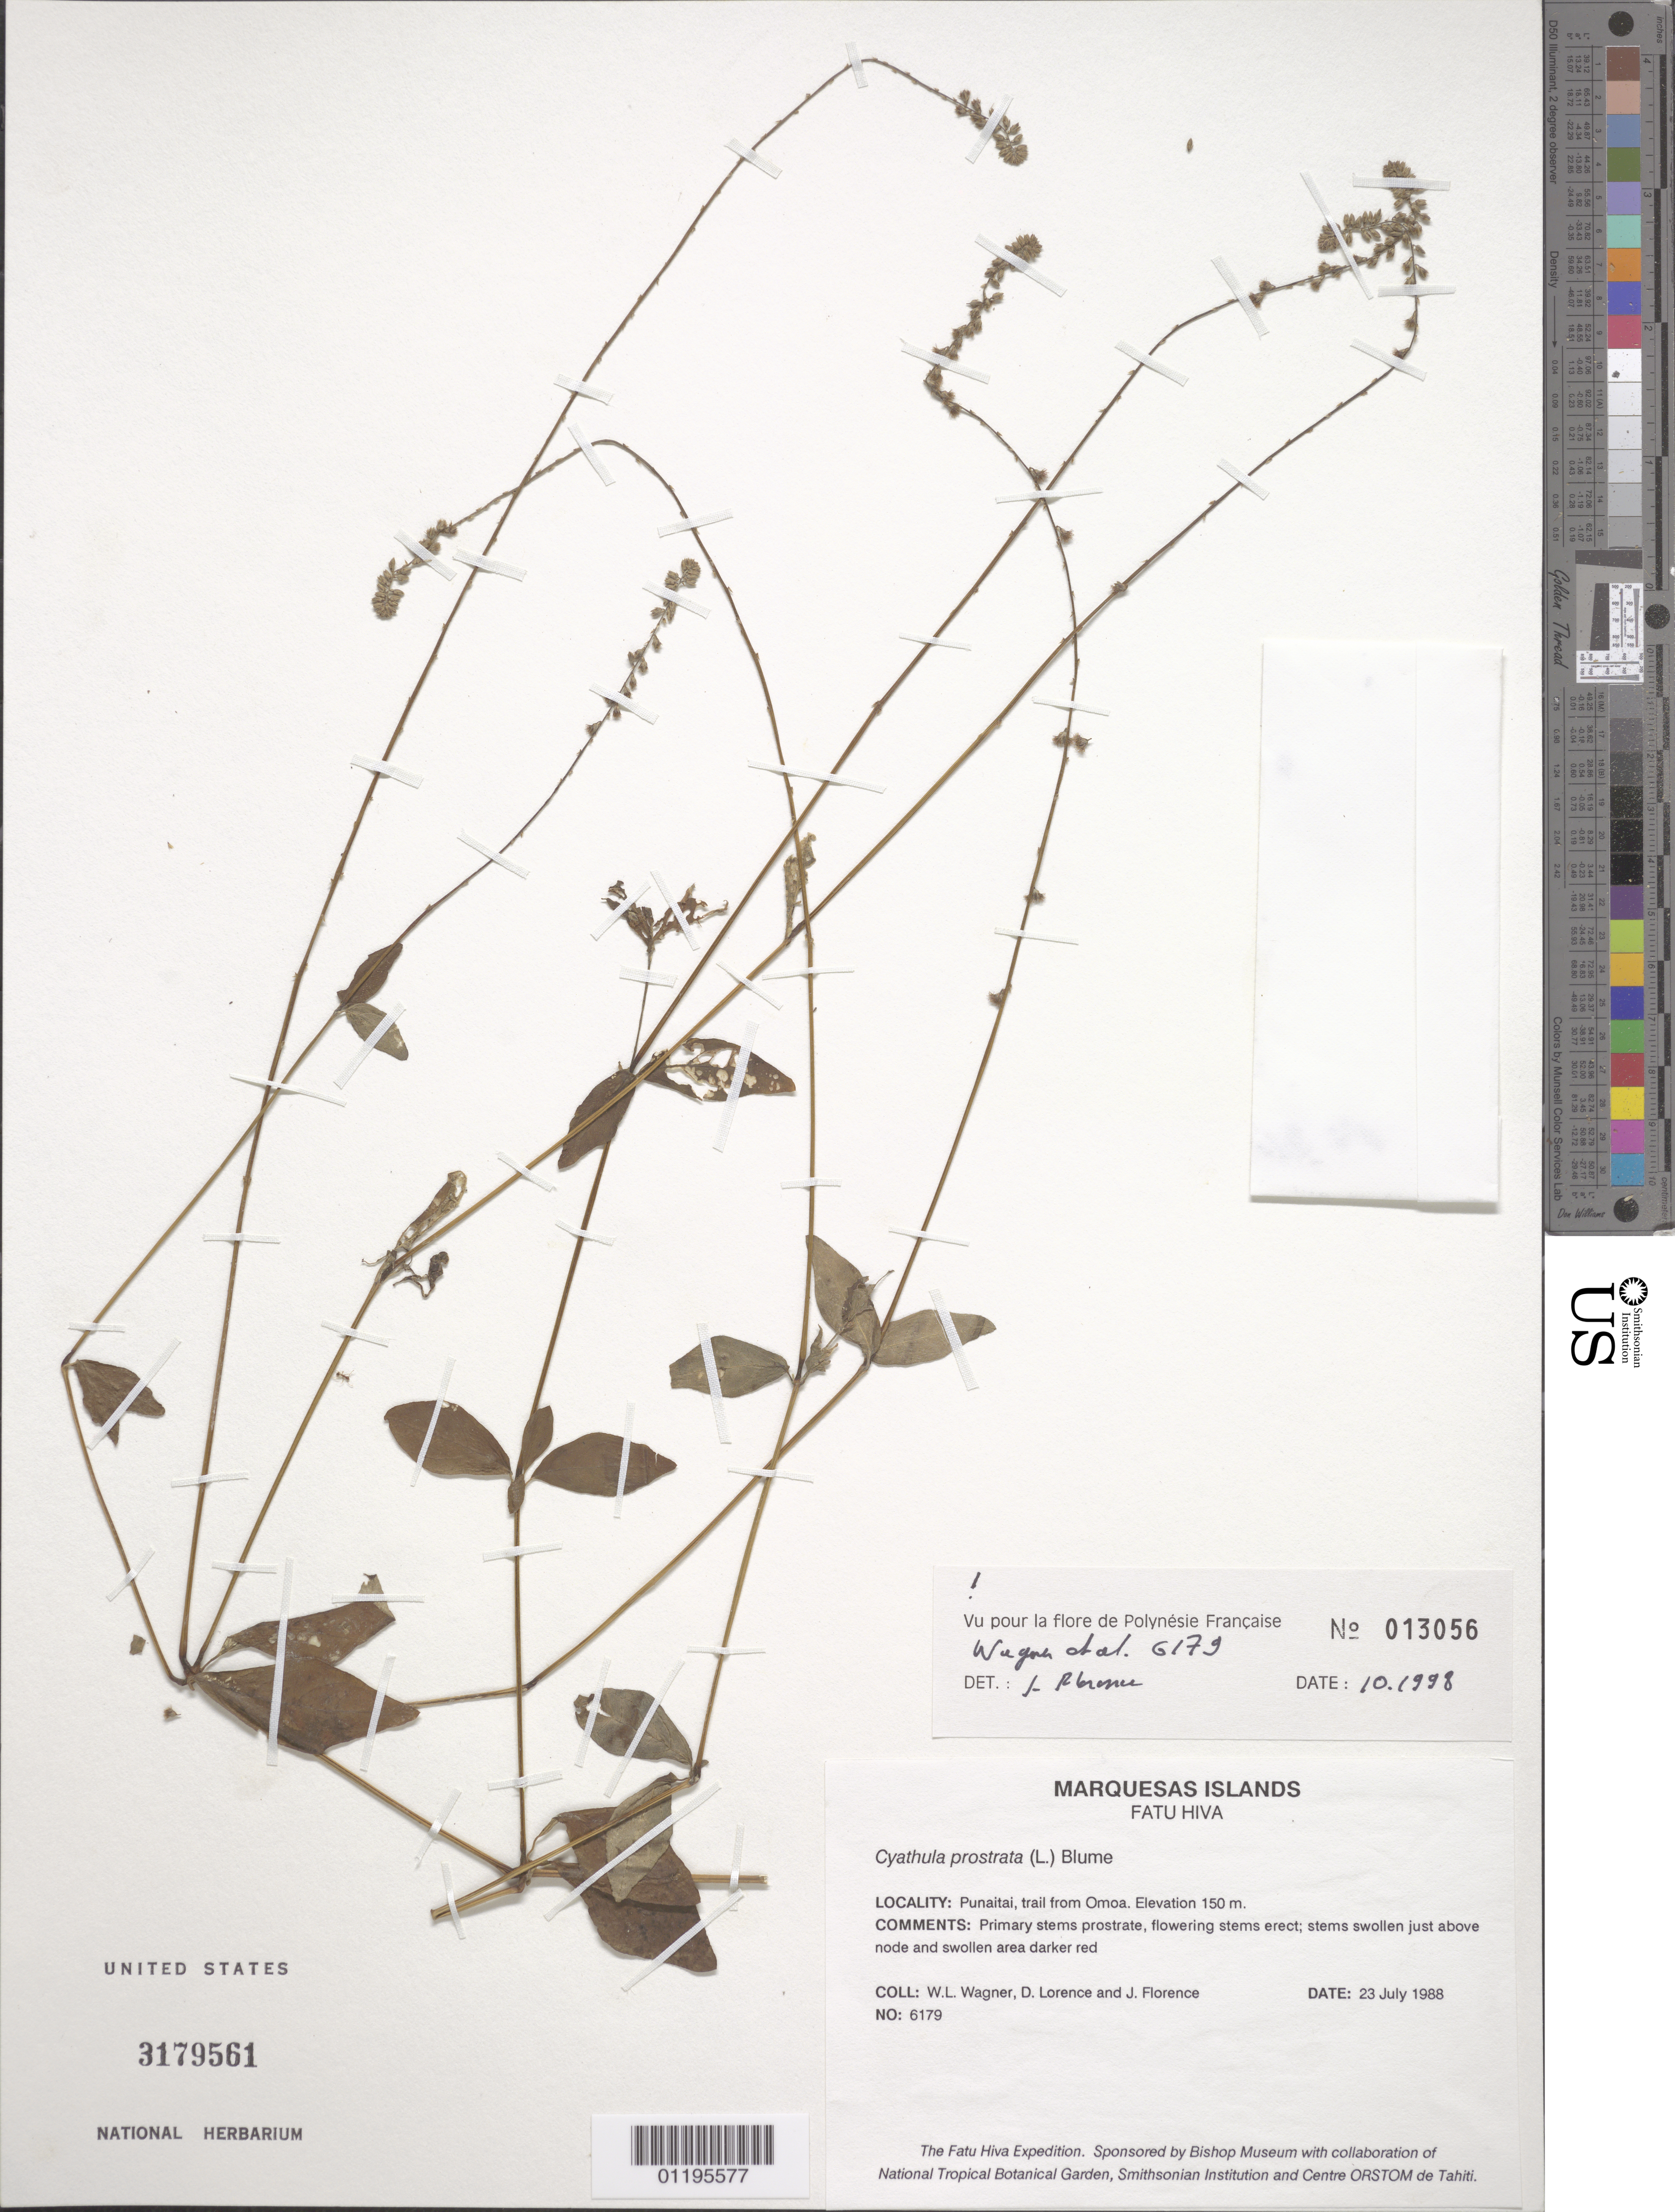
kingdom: Plantae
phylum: Tracheophyta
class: Magnoliopsida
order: Caryophyllales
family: Amaranthaceae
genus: Cyathula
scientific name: Cyathula prostrata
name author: (L.) Blume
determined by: Florence, J.; Wagner, W. L.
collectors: W. L. Wagner, D. Lorence & J. Florence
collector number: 6179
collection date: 1988-07-23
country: French Polynesia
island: Fatu Hiva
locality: Punaitai, trail from Omoa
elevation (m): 150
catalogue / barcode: US 3179561